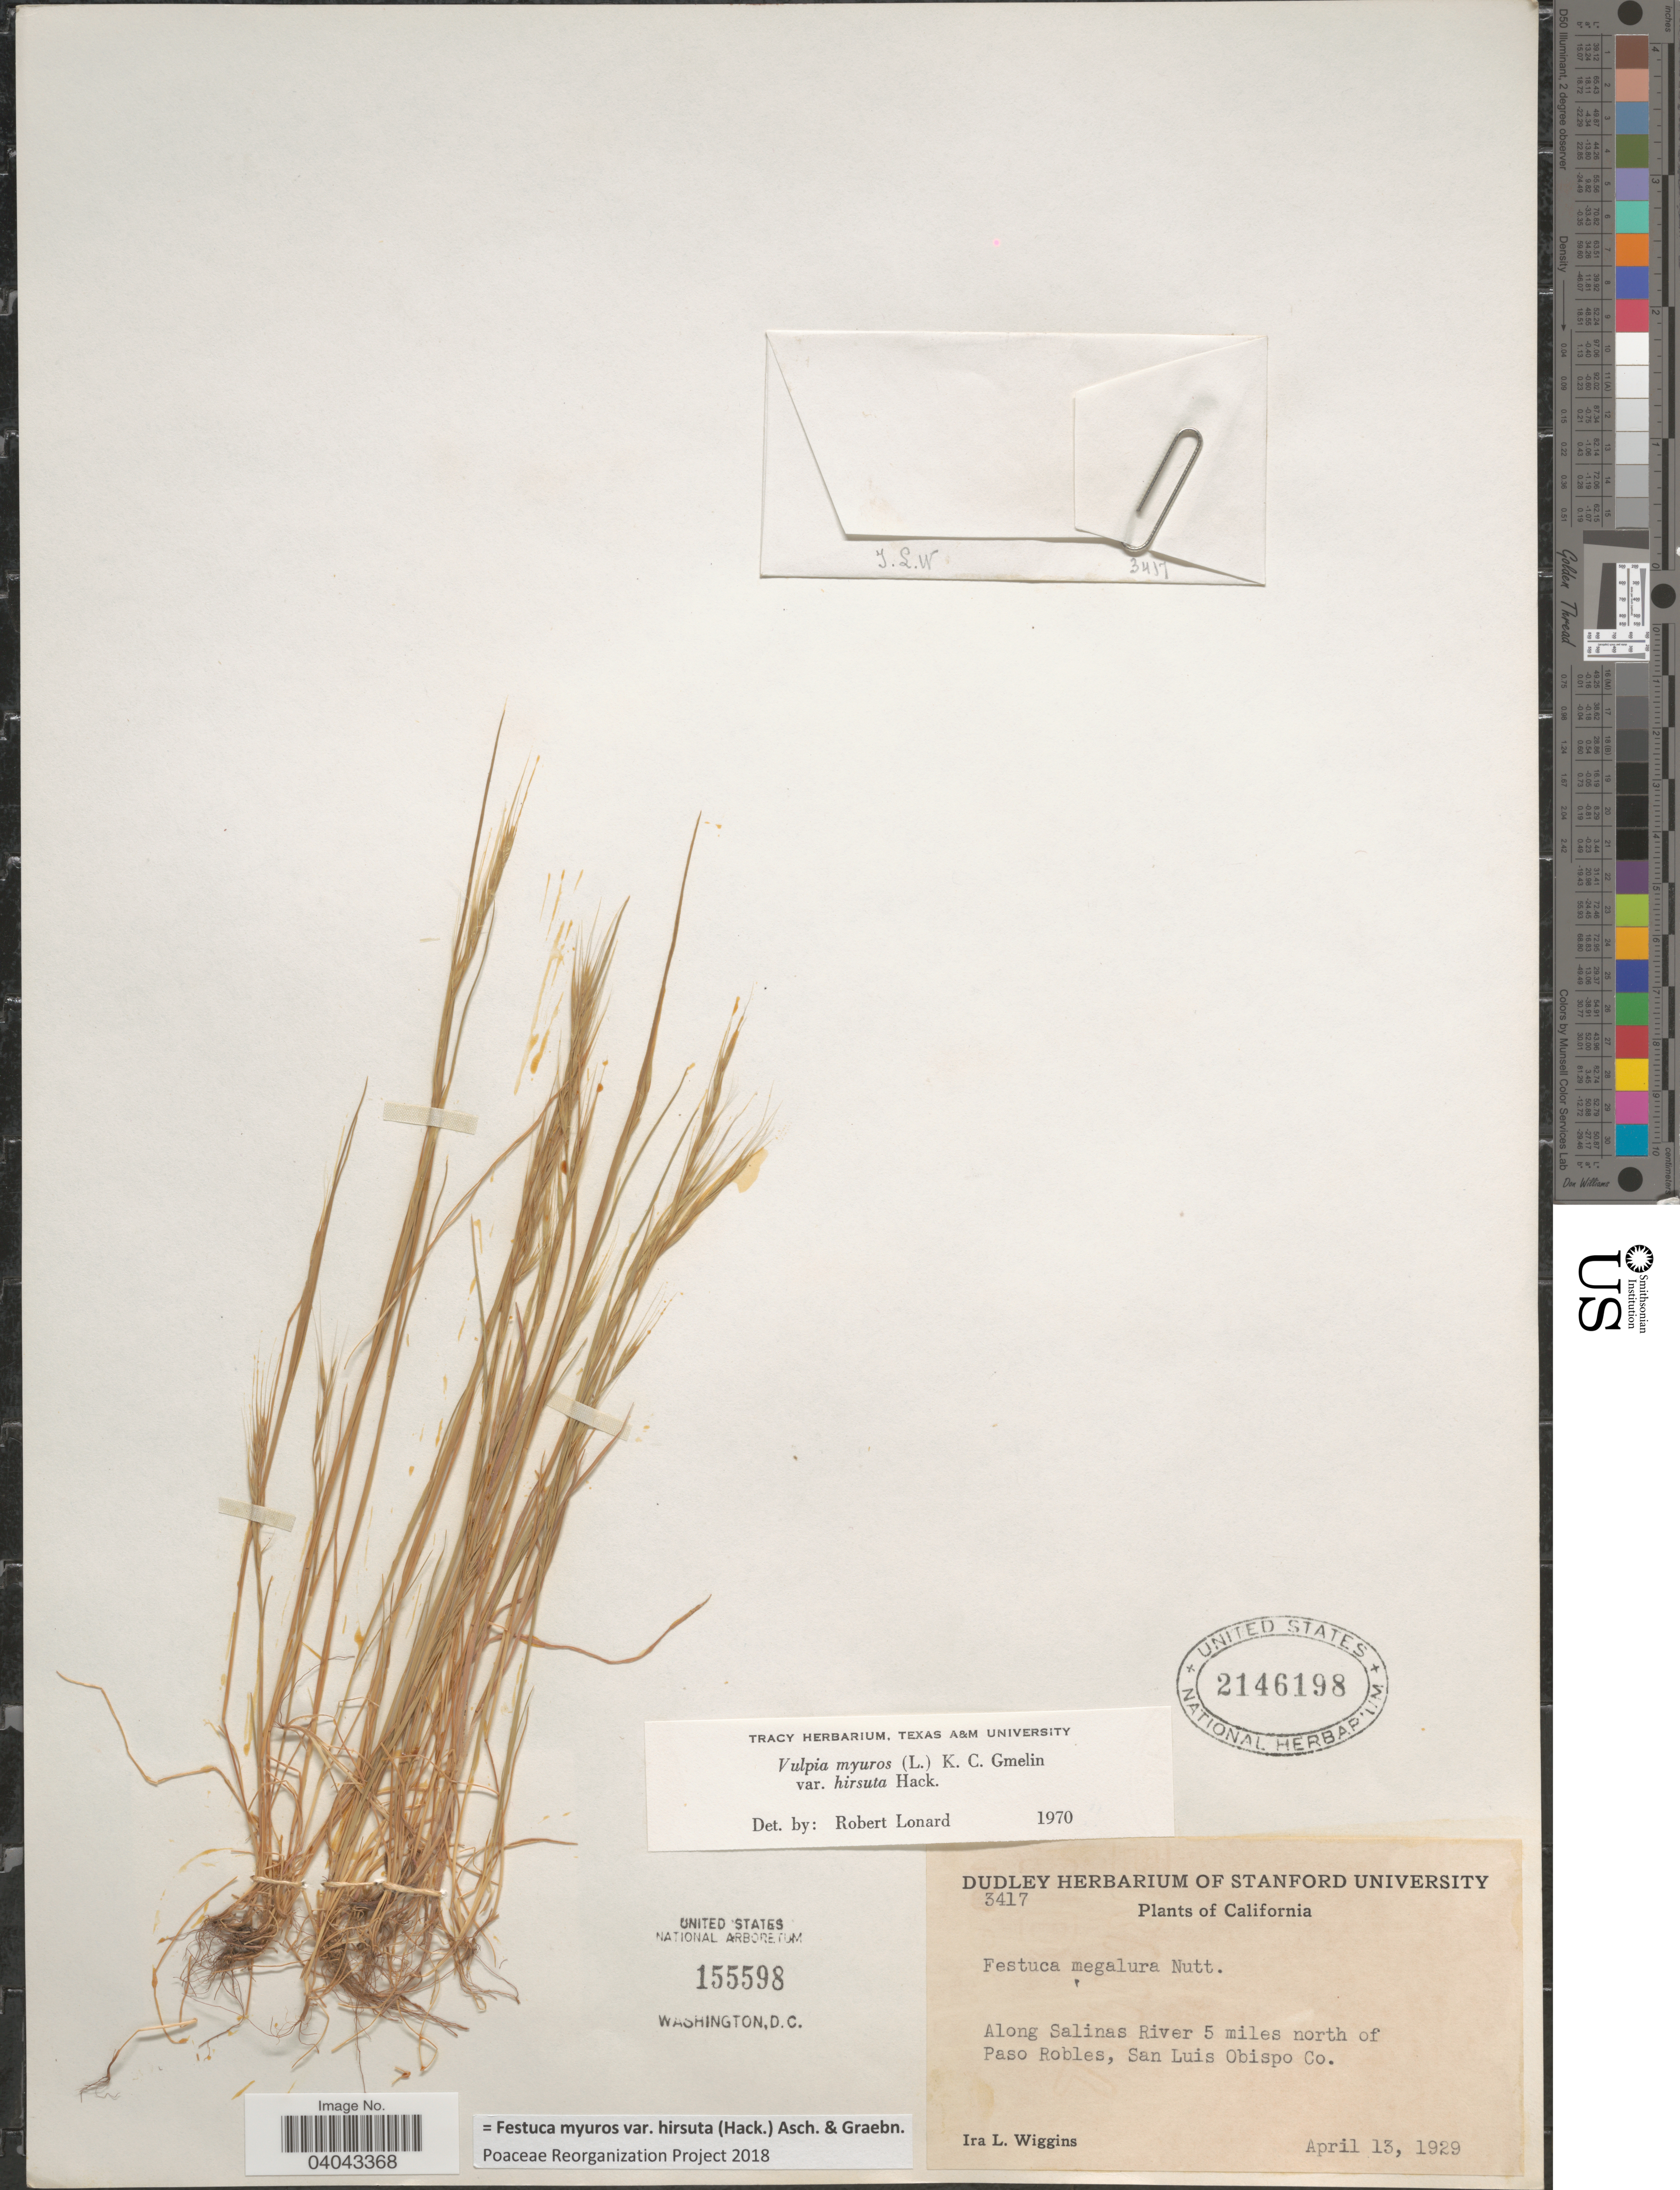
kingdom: Plantae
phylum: Tracheophyta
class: Liliopsida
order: Poales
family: Poaceae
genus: Festuca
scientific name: Festuca myuros var. hirsuta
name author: (Hack.) Asch. & Graebn.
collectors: I. L. Wiggins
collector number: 3417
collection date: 1929-04-13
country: United States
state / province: California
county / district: San Luis Obispo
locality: Along Salinas River 5 miles north of Paso Robles, San Luis Obispo Co.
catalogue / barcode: US 2146198